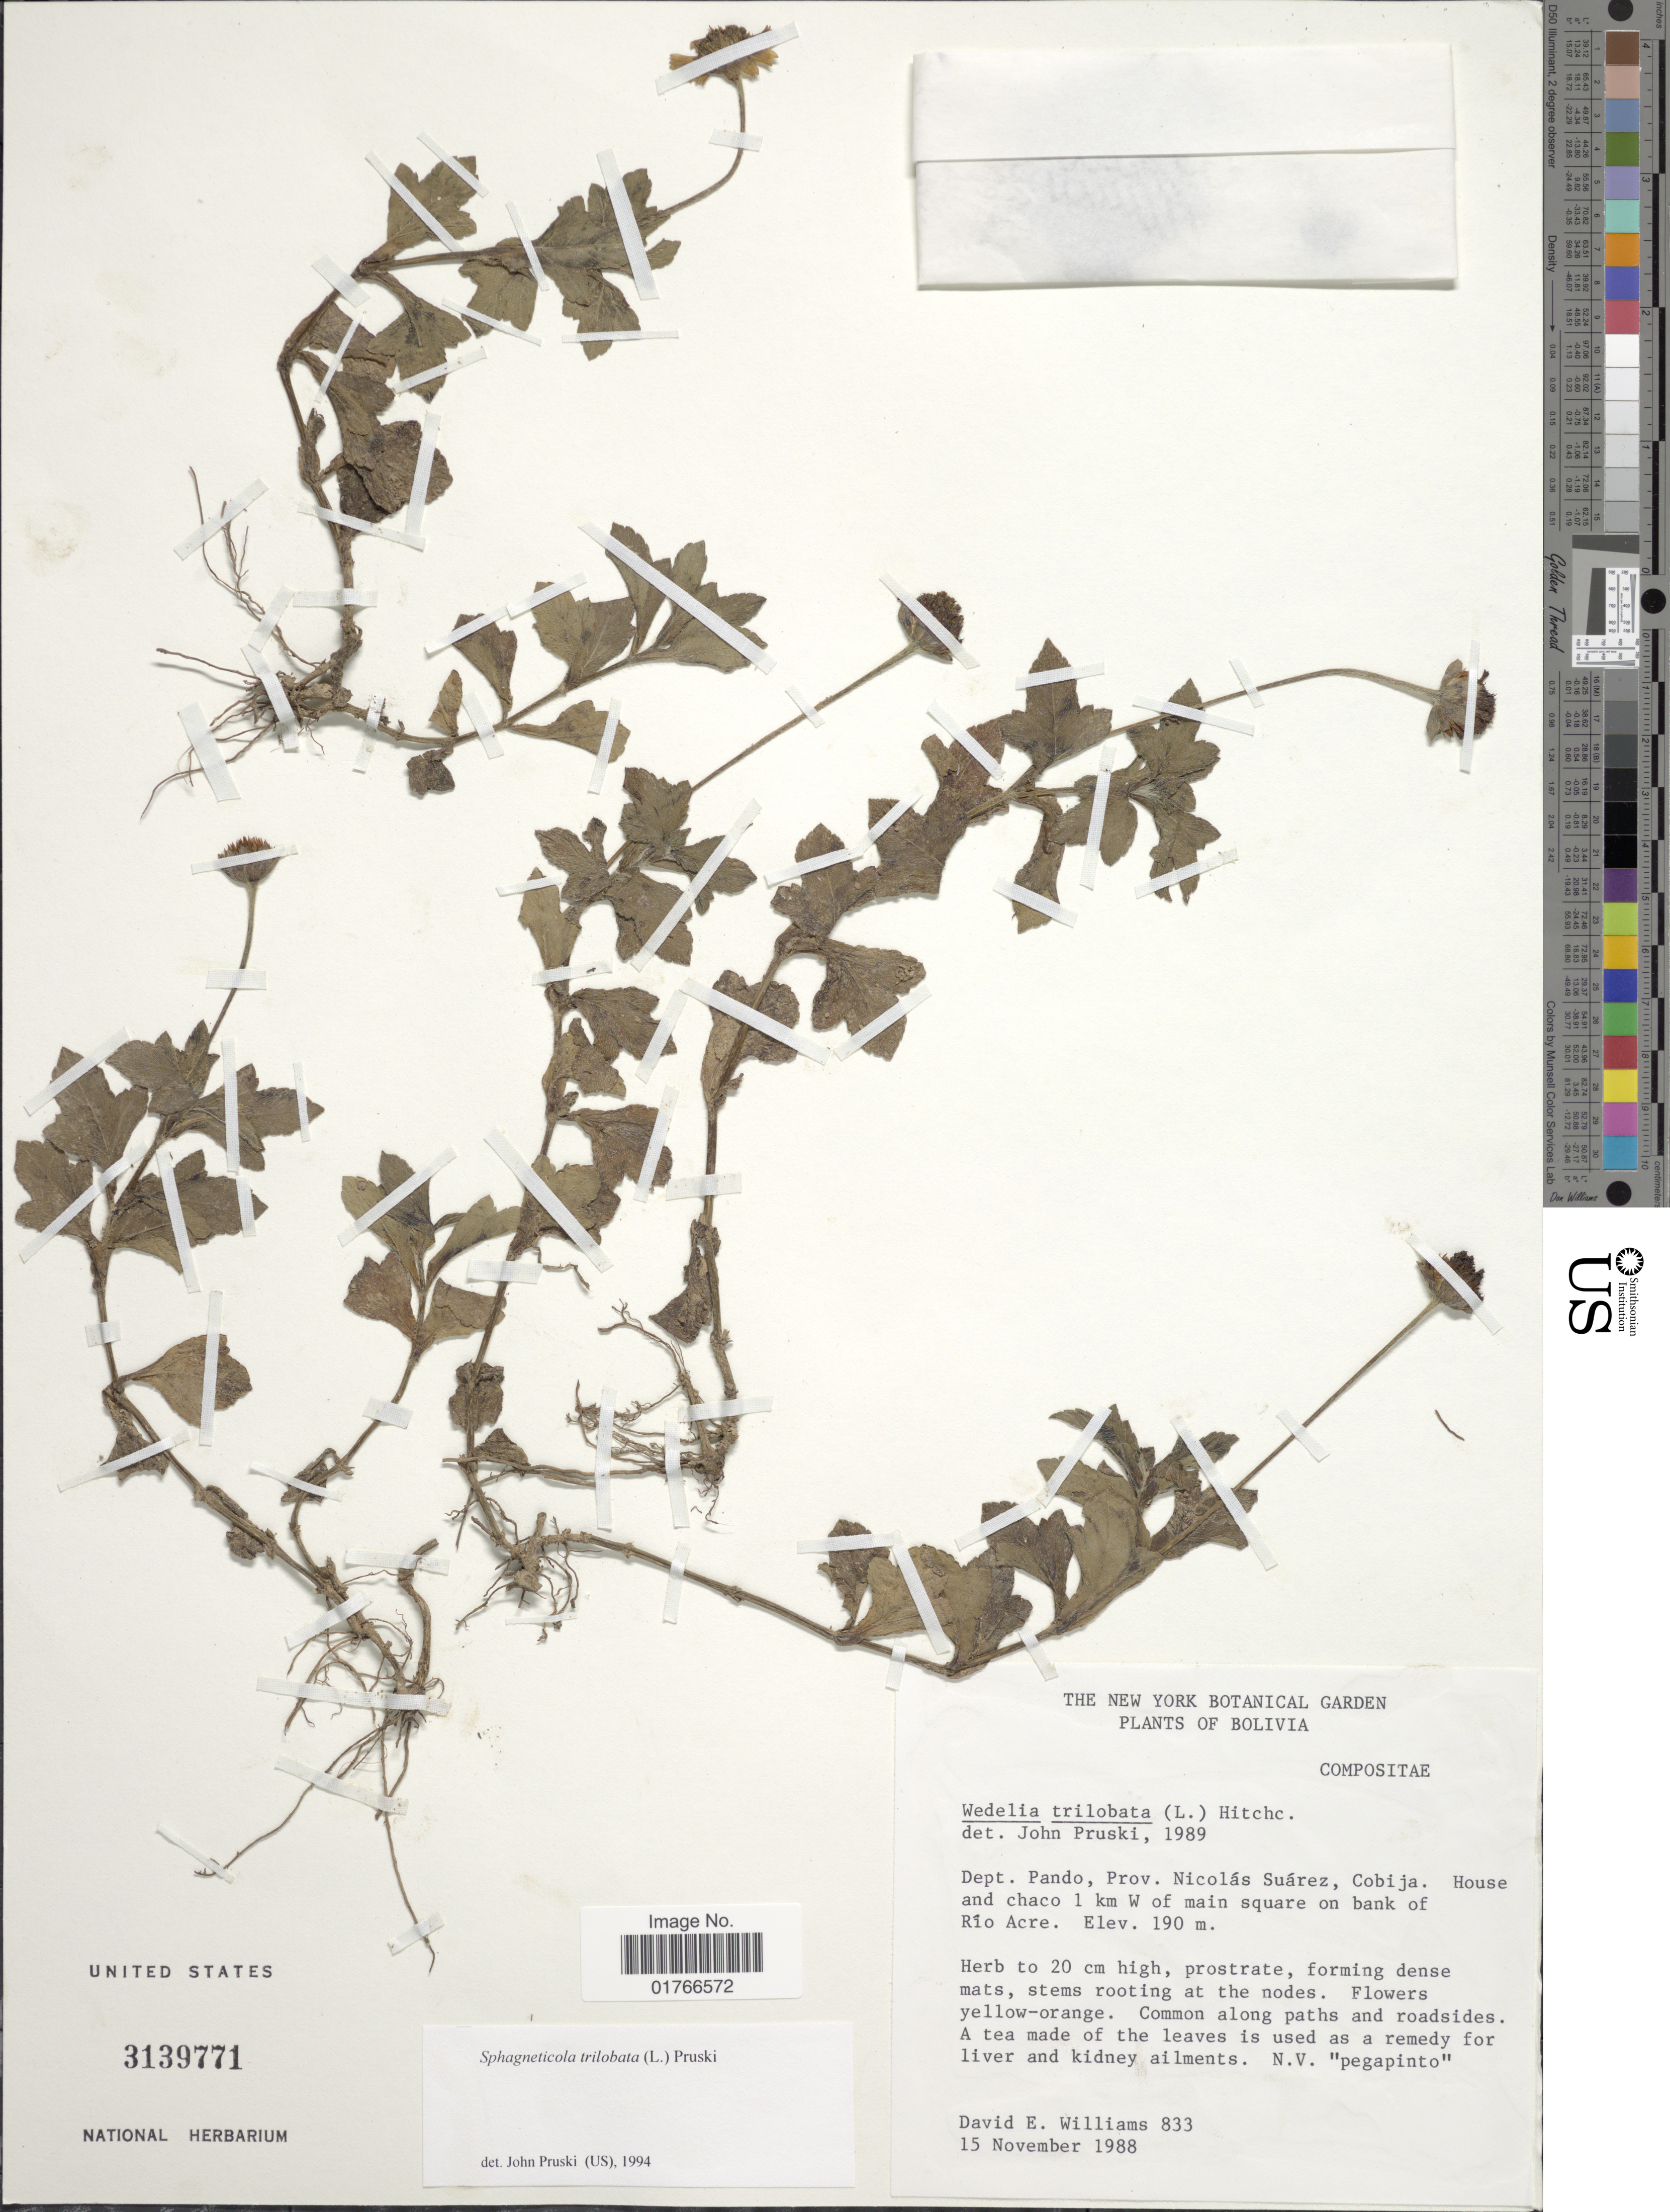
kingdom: Plantae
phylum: Tracheophyta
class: Magnoliopsida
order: Asterales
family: Asteraceae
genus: Sphagneticola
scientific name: Sphagneticola trilobata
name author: (L.) Pruski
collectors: D. E. Williams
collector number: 833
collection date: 1988-11-15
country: Bolivia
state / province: Pando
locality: Prov. Nicolas Suarez, Cobija, House and chaco 1 km W of main square on bank of Rio Acre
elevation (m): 190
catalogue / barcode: US 3139771